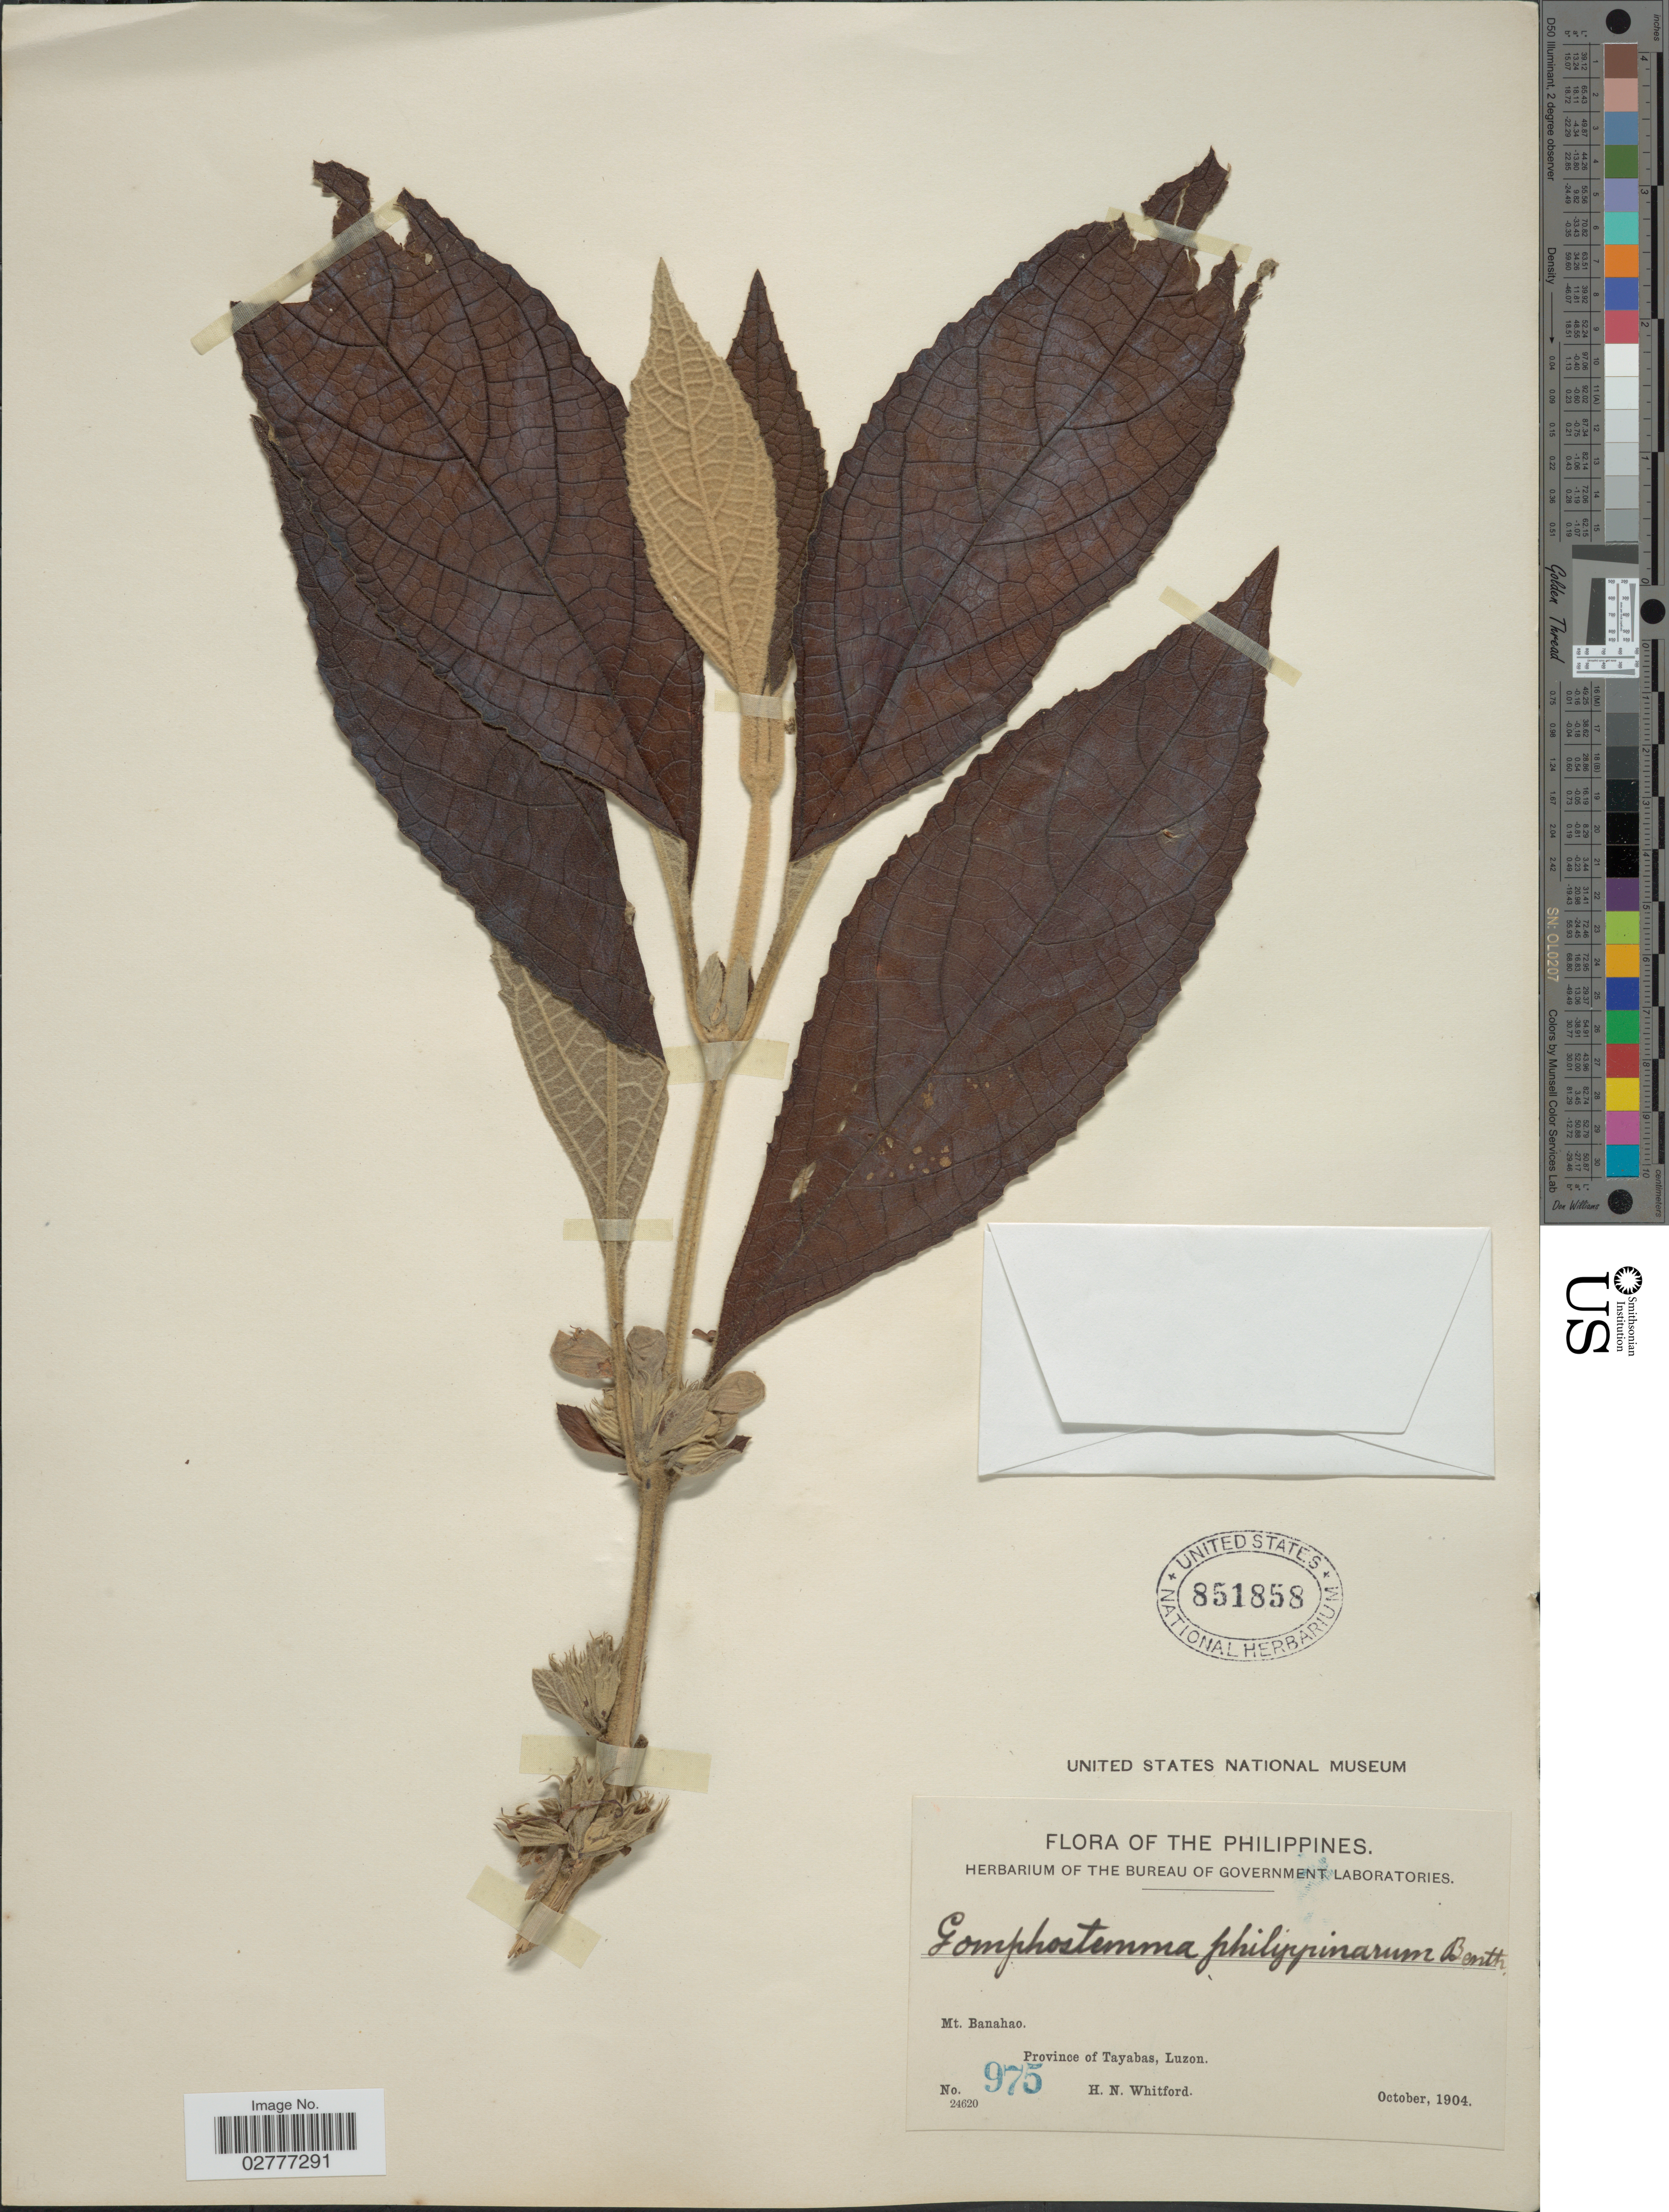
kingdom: Plantae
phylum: Tracheophyta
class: Magnoliopsida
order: Lamiales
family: Lamiaceae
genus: Gomphostemma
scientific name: Gomphostemma philippinarum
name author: Benth.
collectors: H. N. Whitford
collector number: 975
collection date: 1904-10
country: Philippines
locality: Mt. Banahao, Province of Tayabas, Luzon.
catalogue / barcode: US 851858